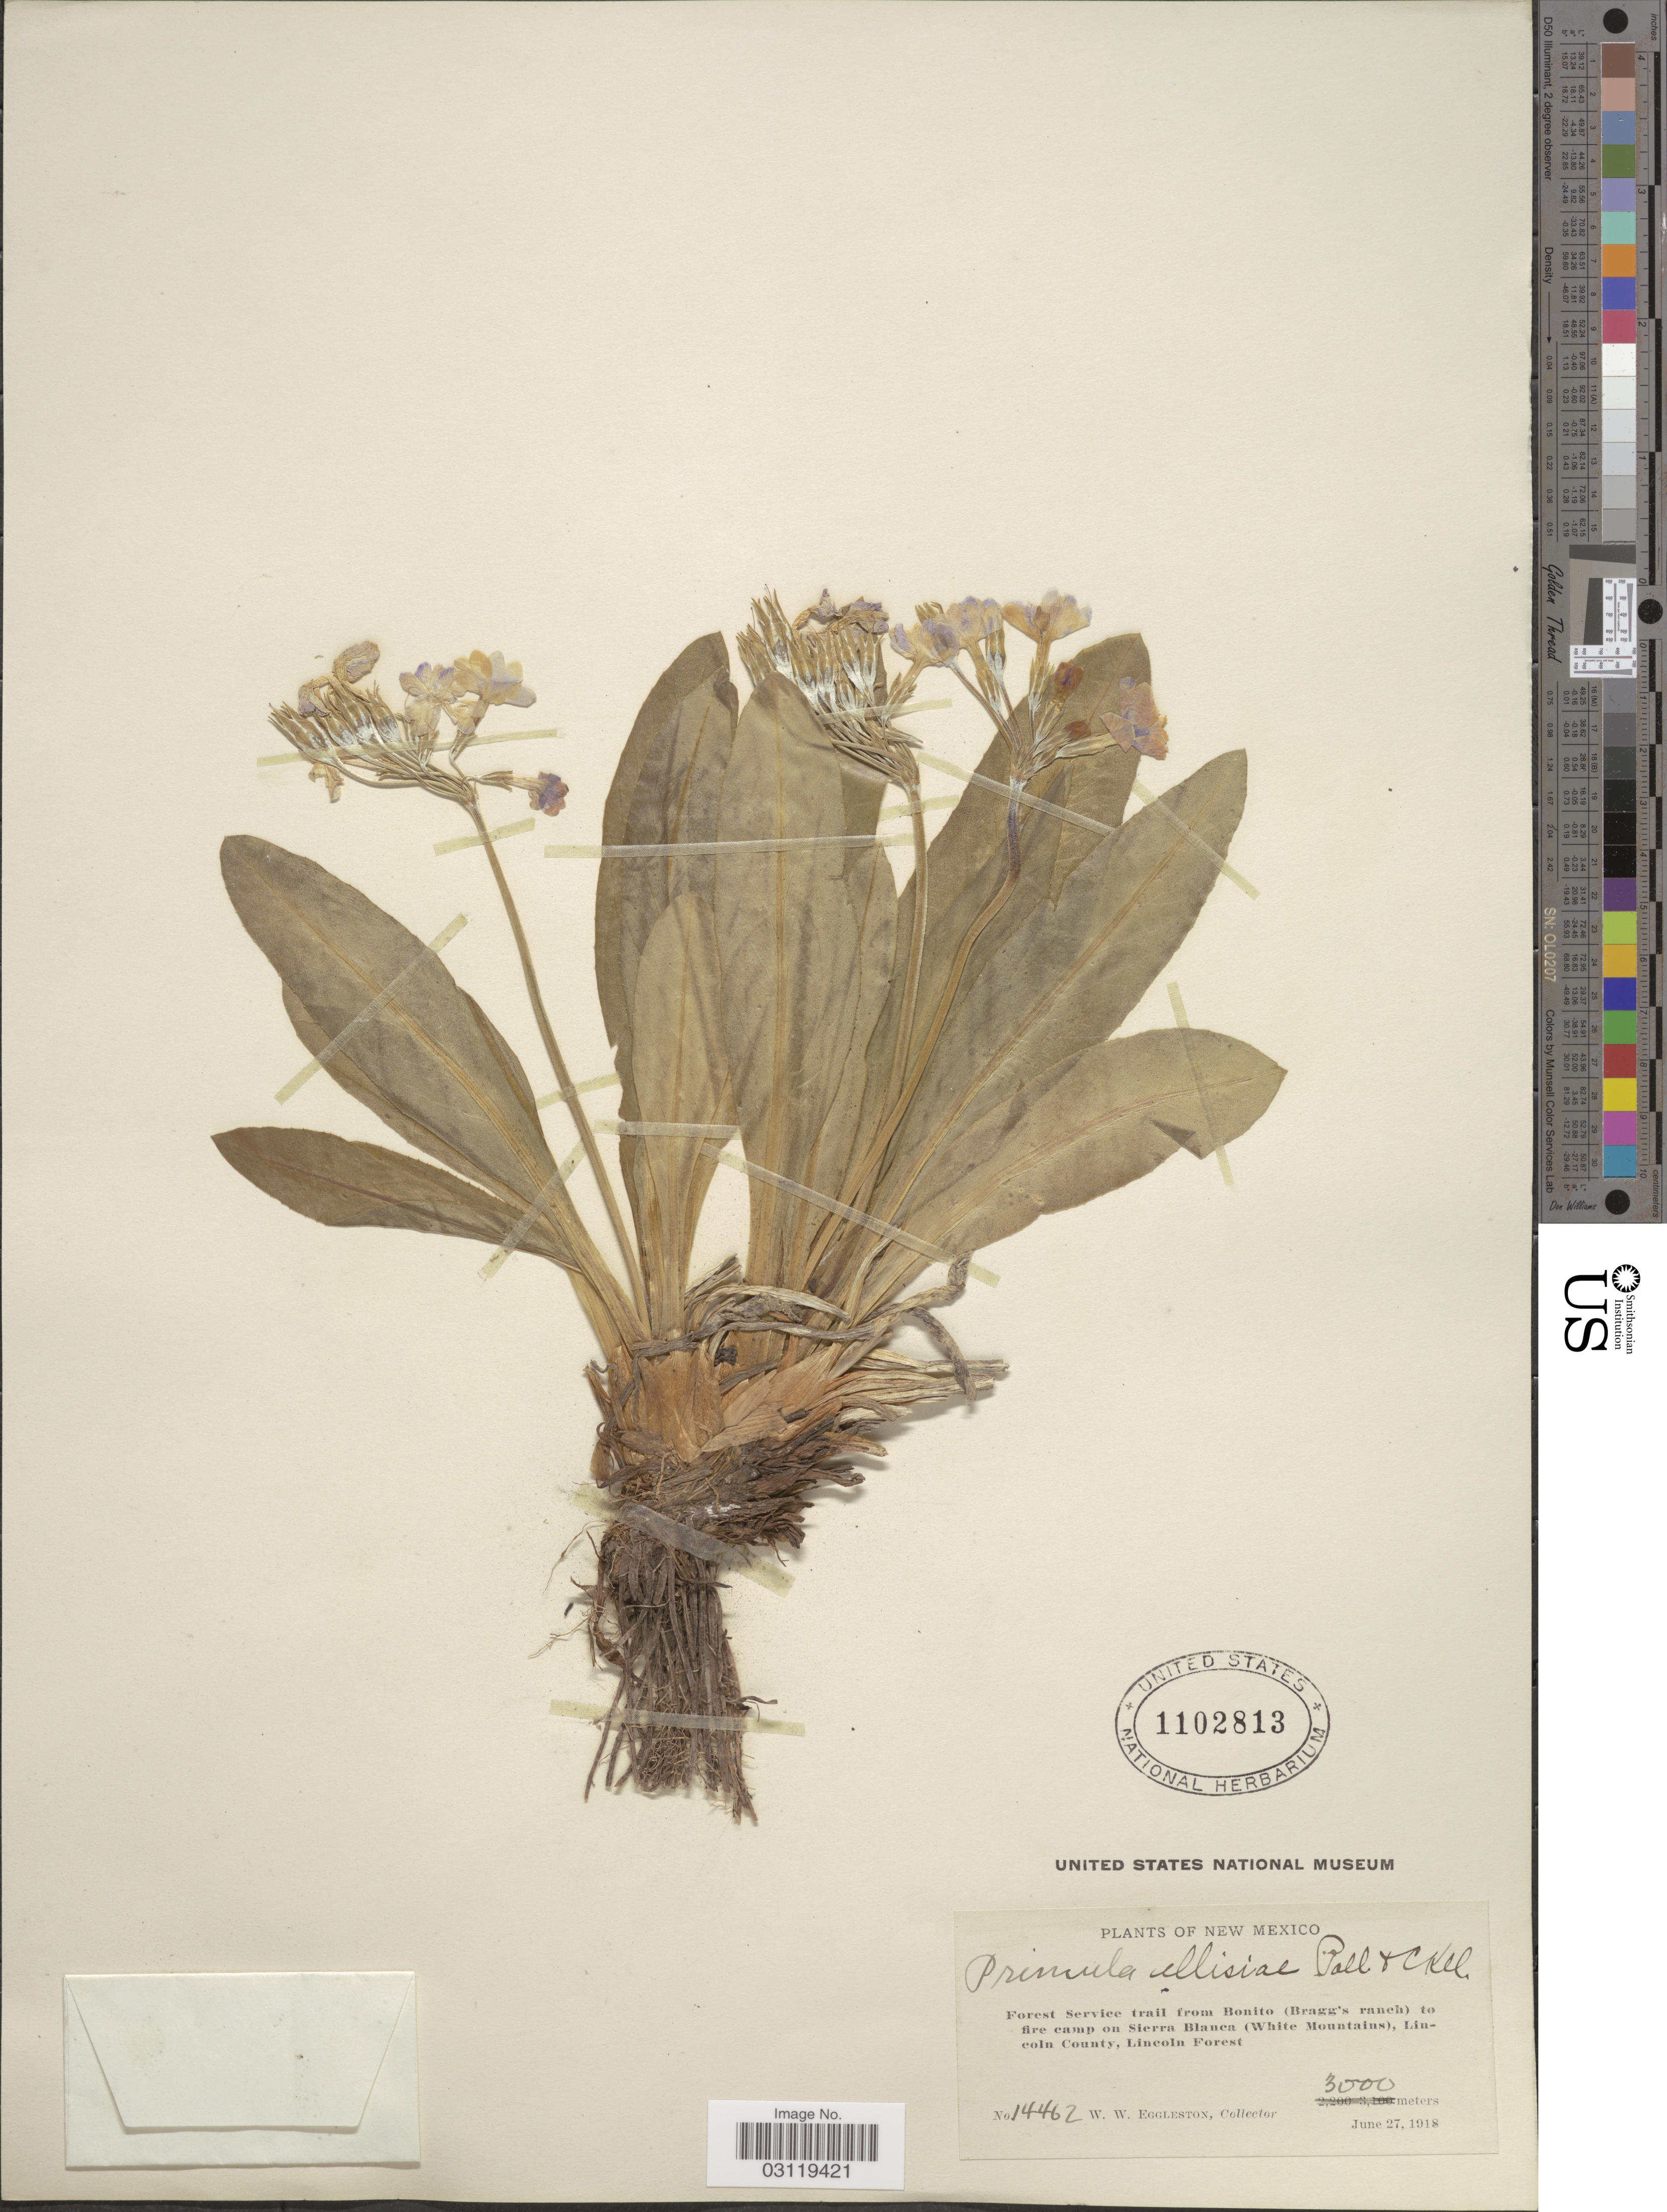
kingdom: Plantae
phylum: Tracheophyta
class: Magnoliopsida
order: Ericales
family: Primulaceae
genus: Primula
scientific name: Primula ellisiae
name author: Pollard & Cockerell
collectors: W. W. Eggleston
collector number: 14462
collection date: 1918-06-27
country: United States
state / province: New Mexico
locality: Forest Service trail from Bonito (Bragg's ranch) to fire camp on Sierra Blanca (White Mountains), Lincoln County, Lincoln Forest.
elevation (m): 3000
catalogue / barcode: US 1102813